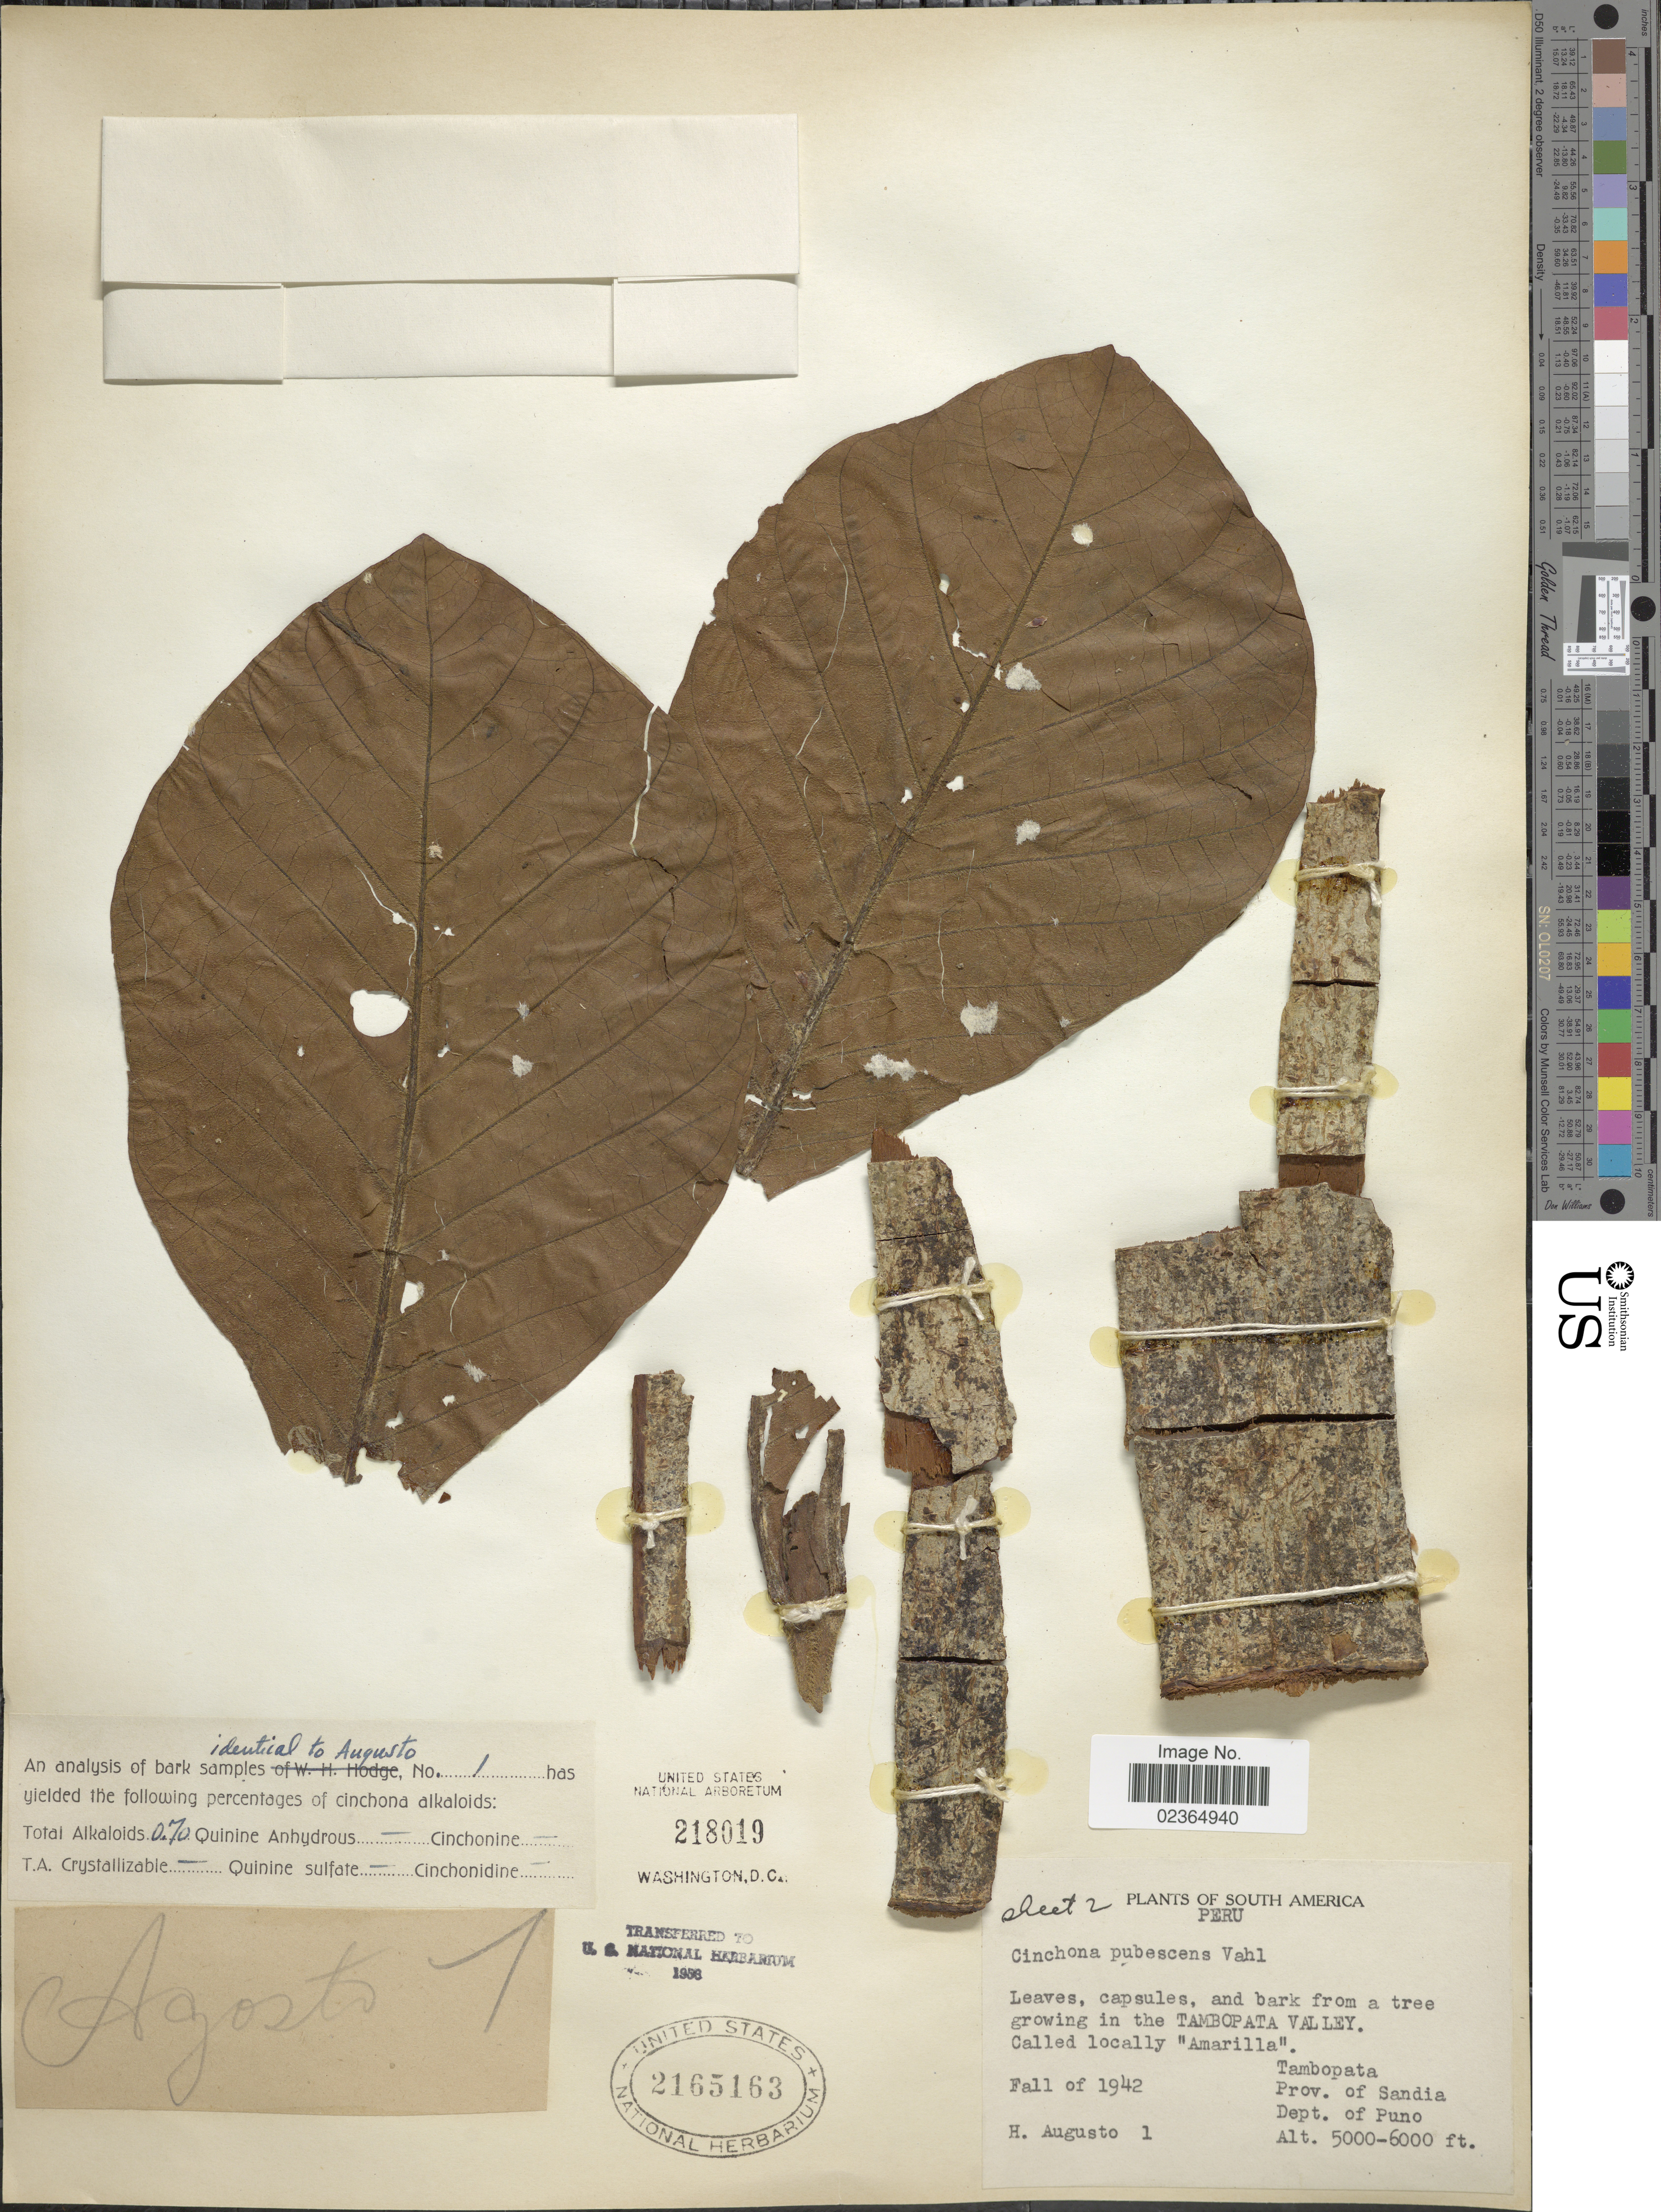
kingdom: Plantae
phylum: Tracheophyta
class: Magnoliopsida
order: Gentianales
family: Rubiaceae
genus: Cinchona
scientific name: Cinchona pubescens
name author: Vahl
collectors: H. Augusto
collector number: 1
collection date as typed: Fall of 1942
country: Peru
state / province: Puno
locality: Tambopata Valley. Tambopata. Prov. of Sandia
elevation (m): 1524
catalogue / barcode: US 2165163